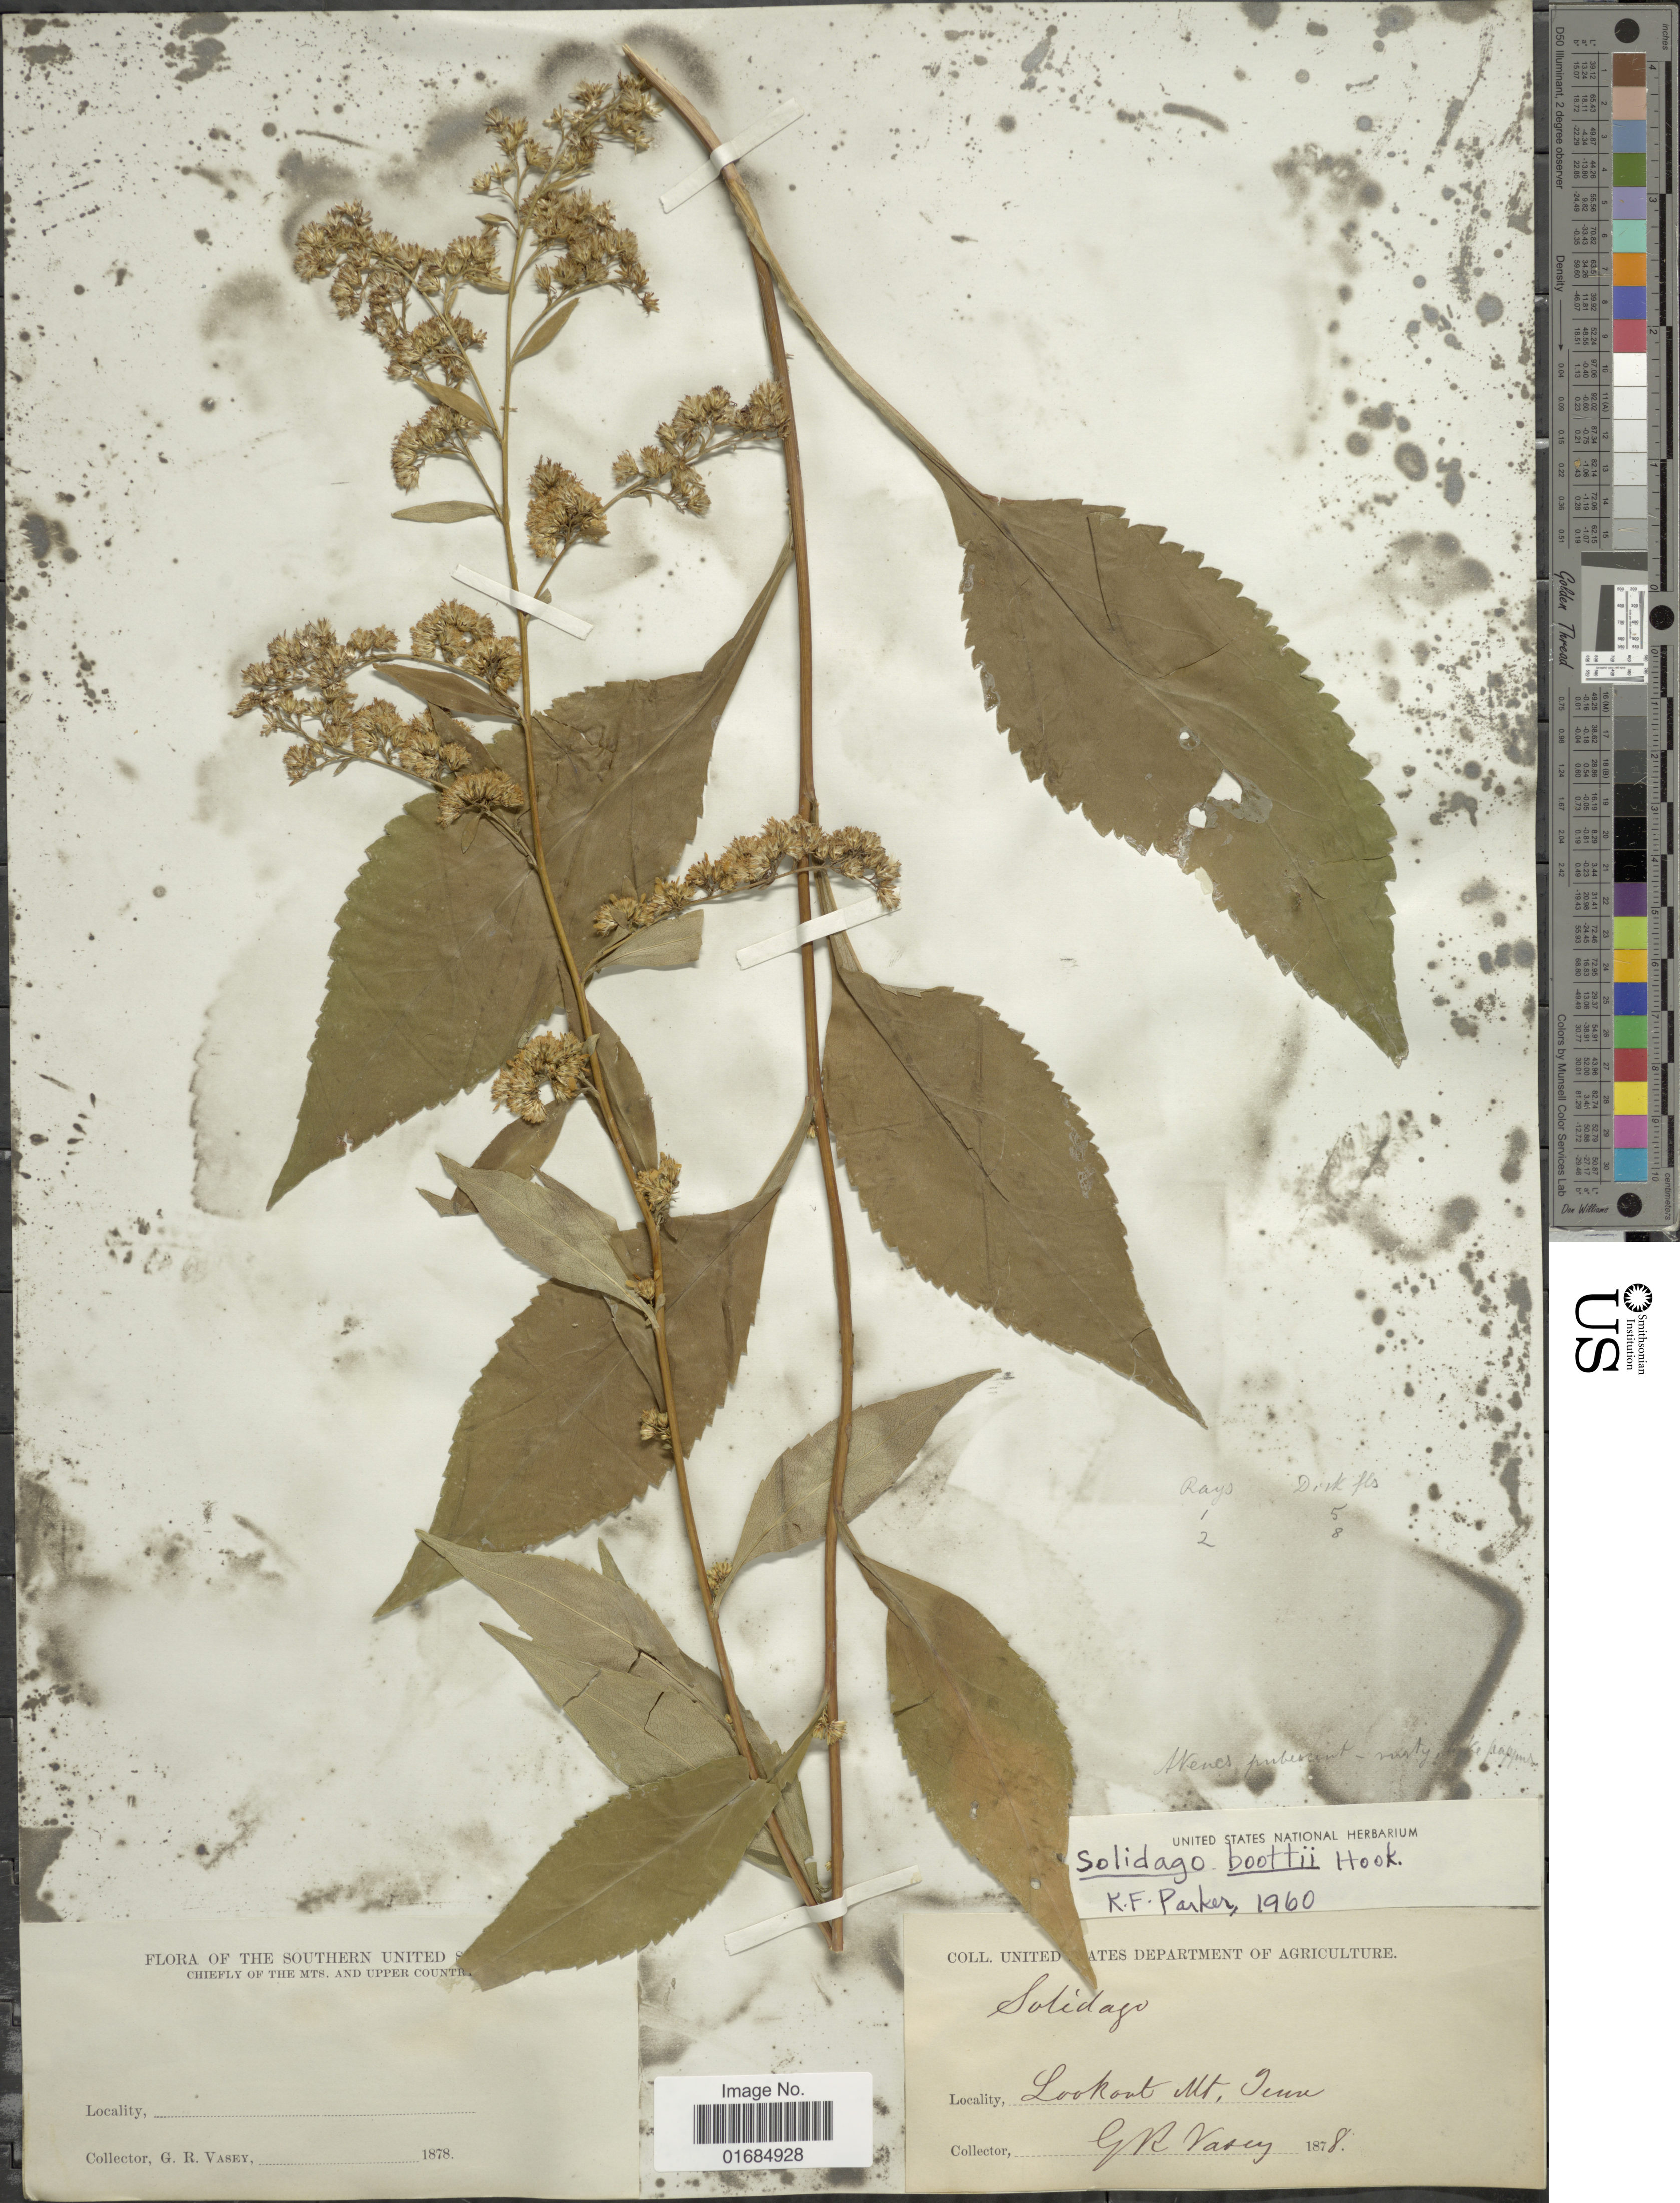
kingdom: Plantae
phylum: Tracheophyta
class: Magnoliopsida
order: Asterales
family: Asteraceae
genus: Solidago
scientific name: Solidago boottii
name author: Hook.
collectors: G. R. Vasey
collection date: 1878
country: United States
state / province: Tennessee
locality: Lookout Mt.